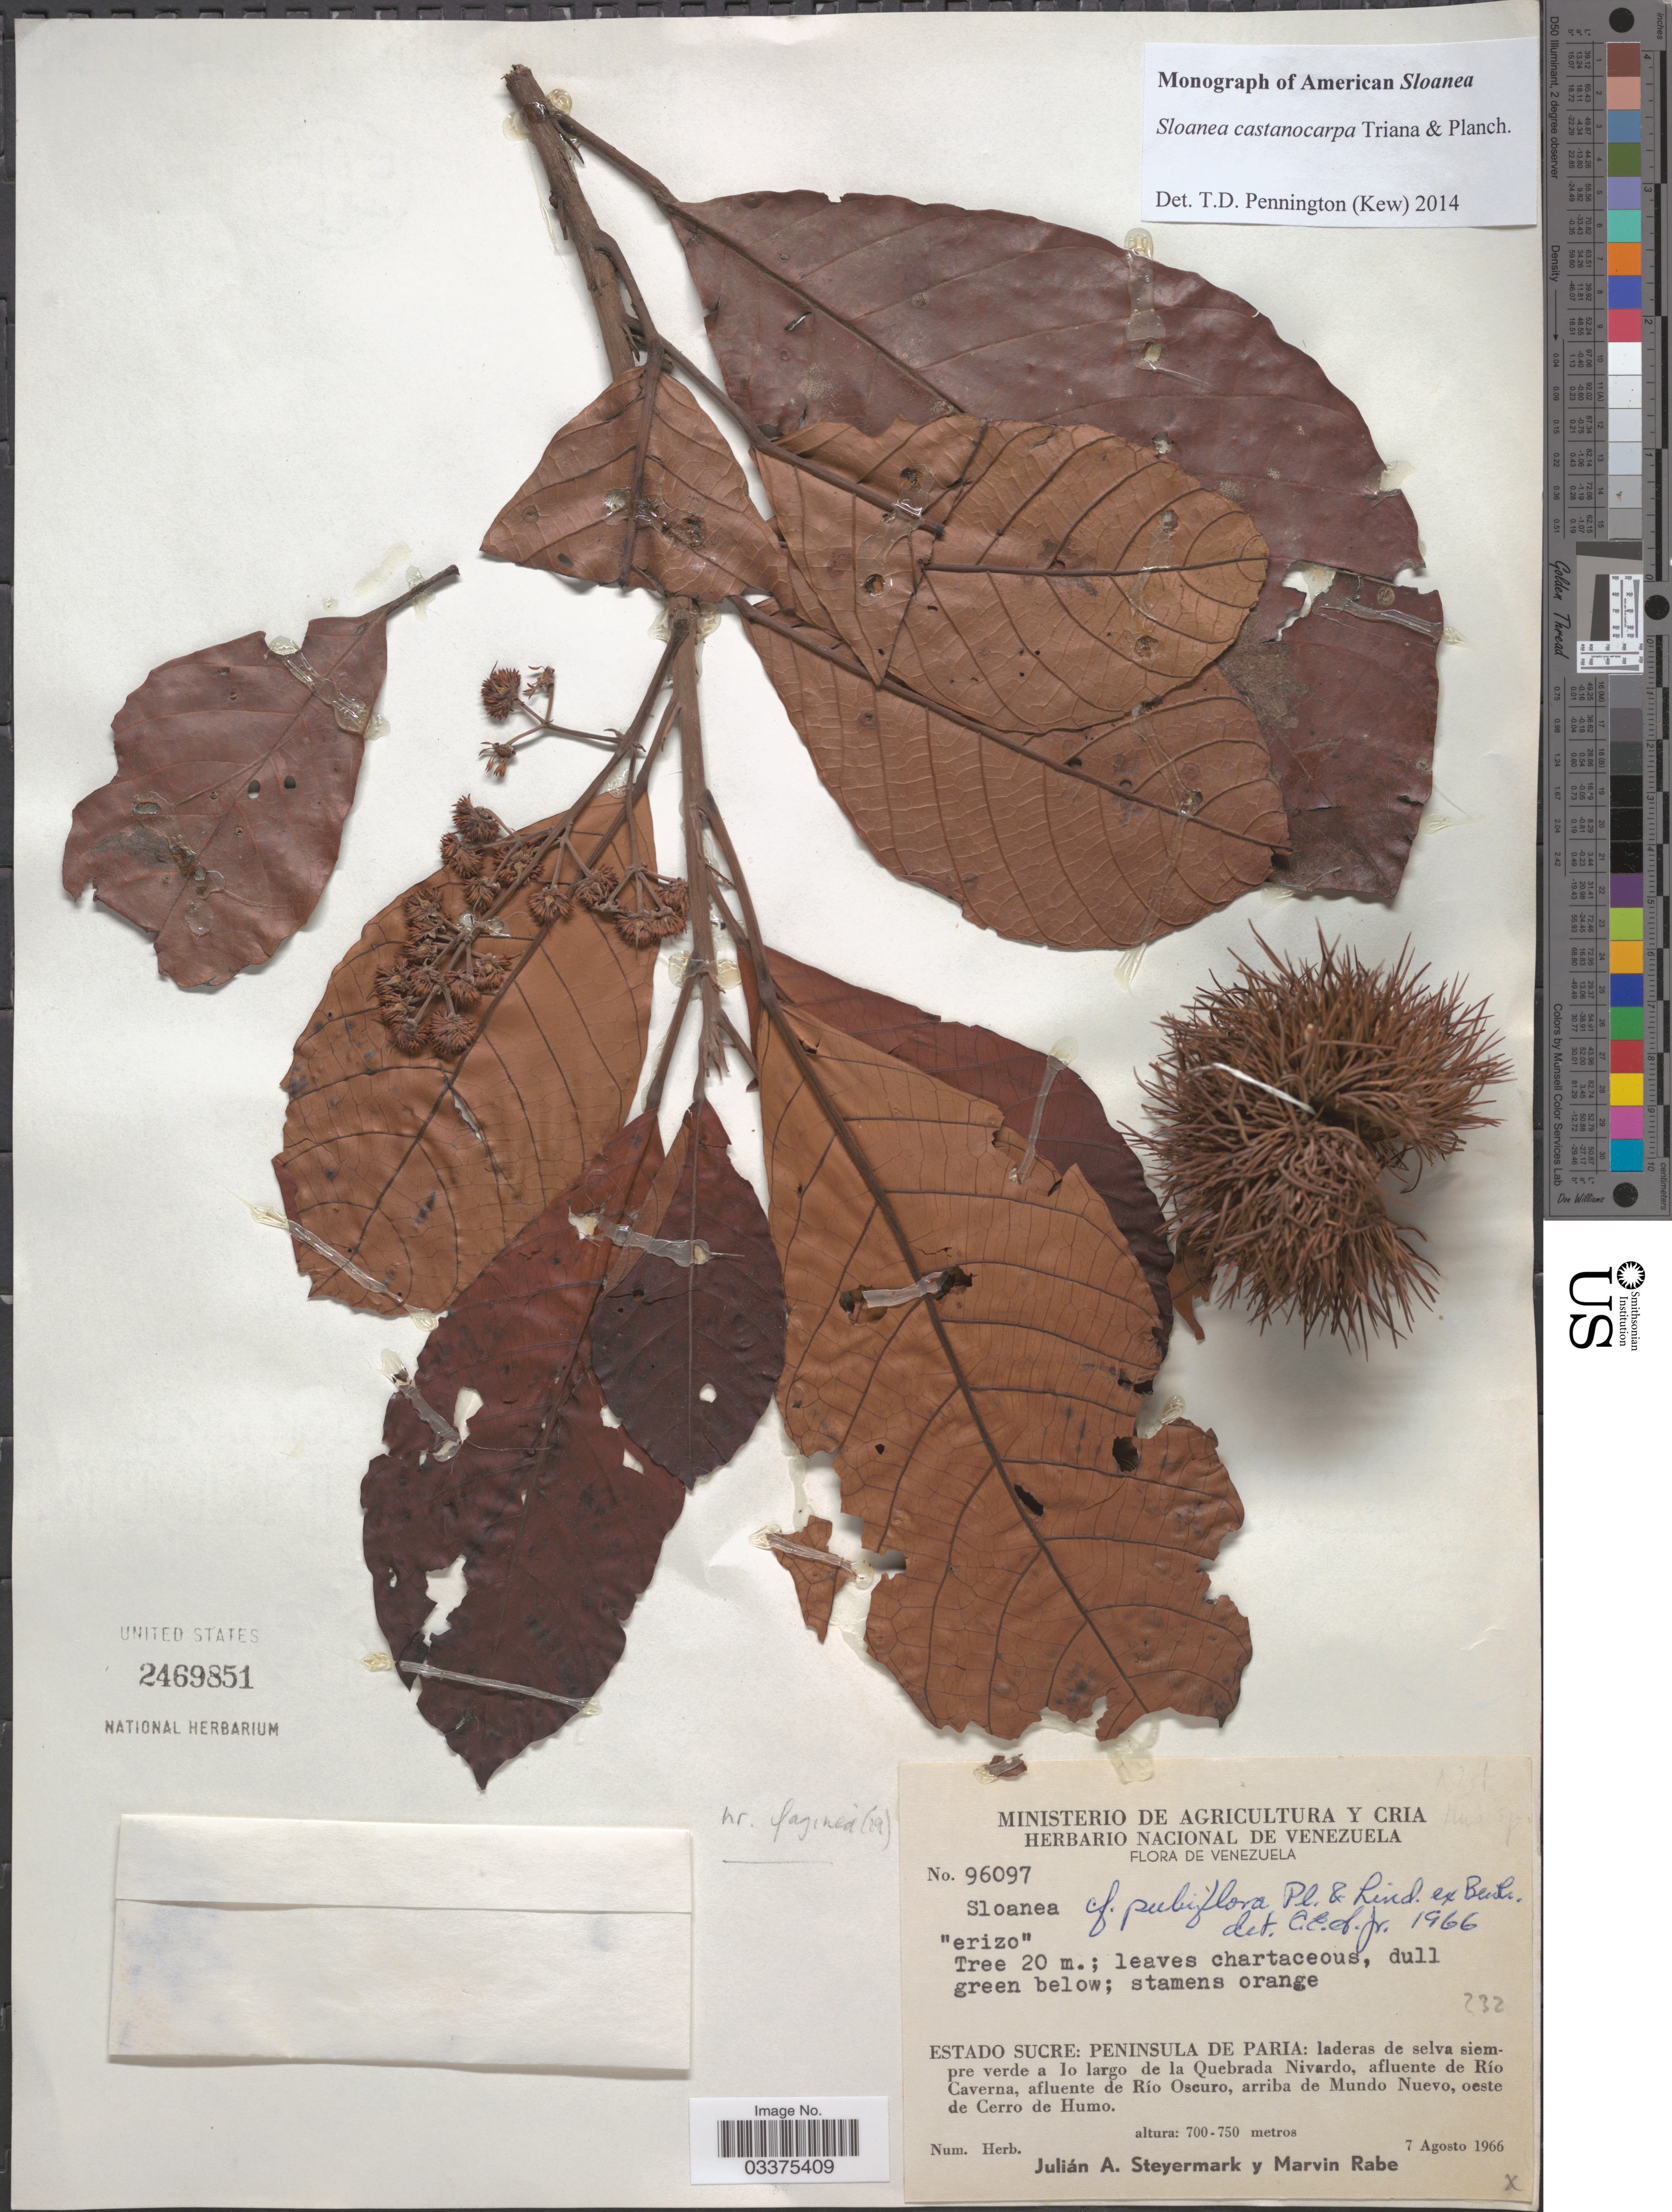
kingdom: Plantae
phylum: Tracheophyta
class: Magnoliopsida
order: Oxalidales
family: Elaeocarpaceae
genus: Sloanea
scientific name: Sloanea castanocarpa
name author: Triana & Planch.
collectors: J. Steyermark & M. Rabe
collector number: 96097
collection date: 1966-08-07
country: Venezuela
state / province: Sucre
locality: Peninsula de Paria: laderas de selva siempre verde a lo largo de la Quebrada Nivardo, afluente de Río Caverna, afluente de Río Oscuro, arriba de Mundo Nuevo, oeste de Cerro de Humo.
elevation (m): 700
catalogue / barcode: US 2469851